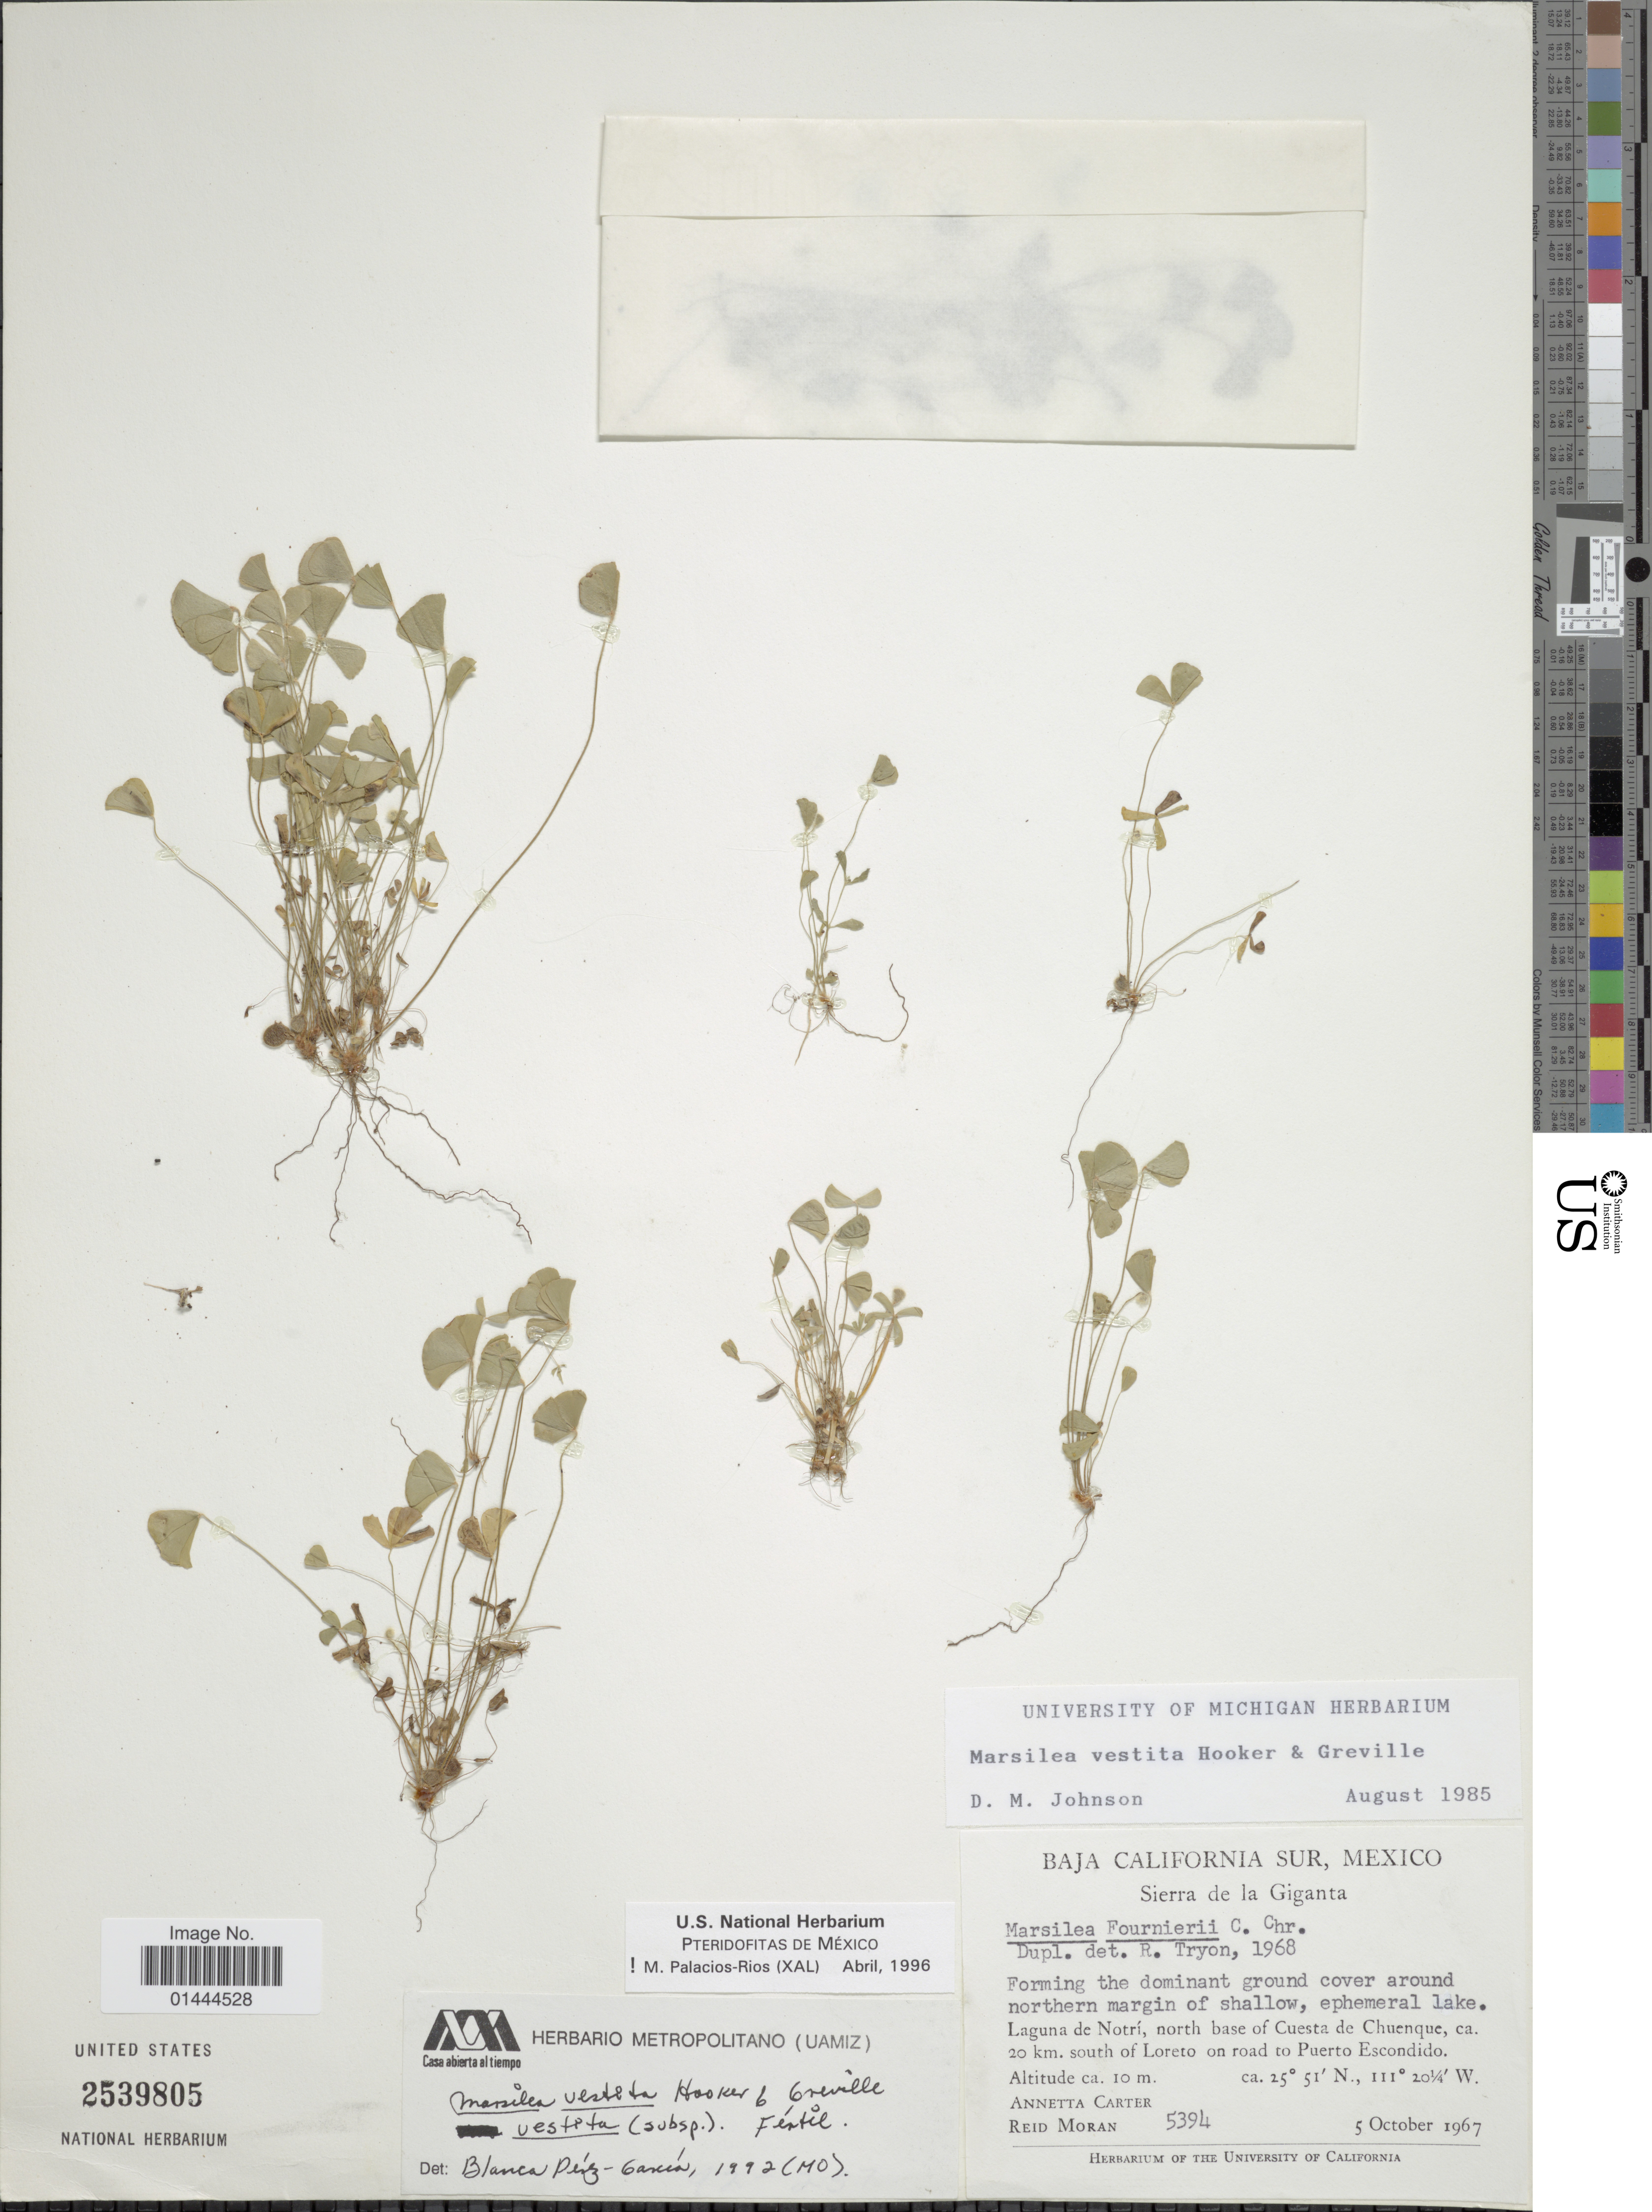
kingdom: Plantae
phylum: Tracheophyta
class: Polypodiopsida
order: Salviniales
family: Marsileaceae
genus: Marsilea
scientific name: Marsilea vestita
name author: Hook. & Grev.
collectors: A. M. Carter & R. V. Moran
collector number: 5394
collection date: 1967-10-05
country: Mexico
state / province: Baja California Sur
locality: Sierra de la Giganta, Laguna de Notri, north base of Cuesta de Chuenque, ca 20 km south of Loreto on road to Puerto Escondido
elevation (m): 10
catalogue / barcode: US 2539805